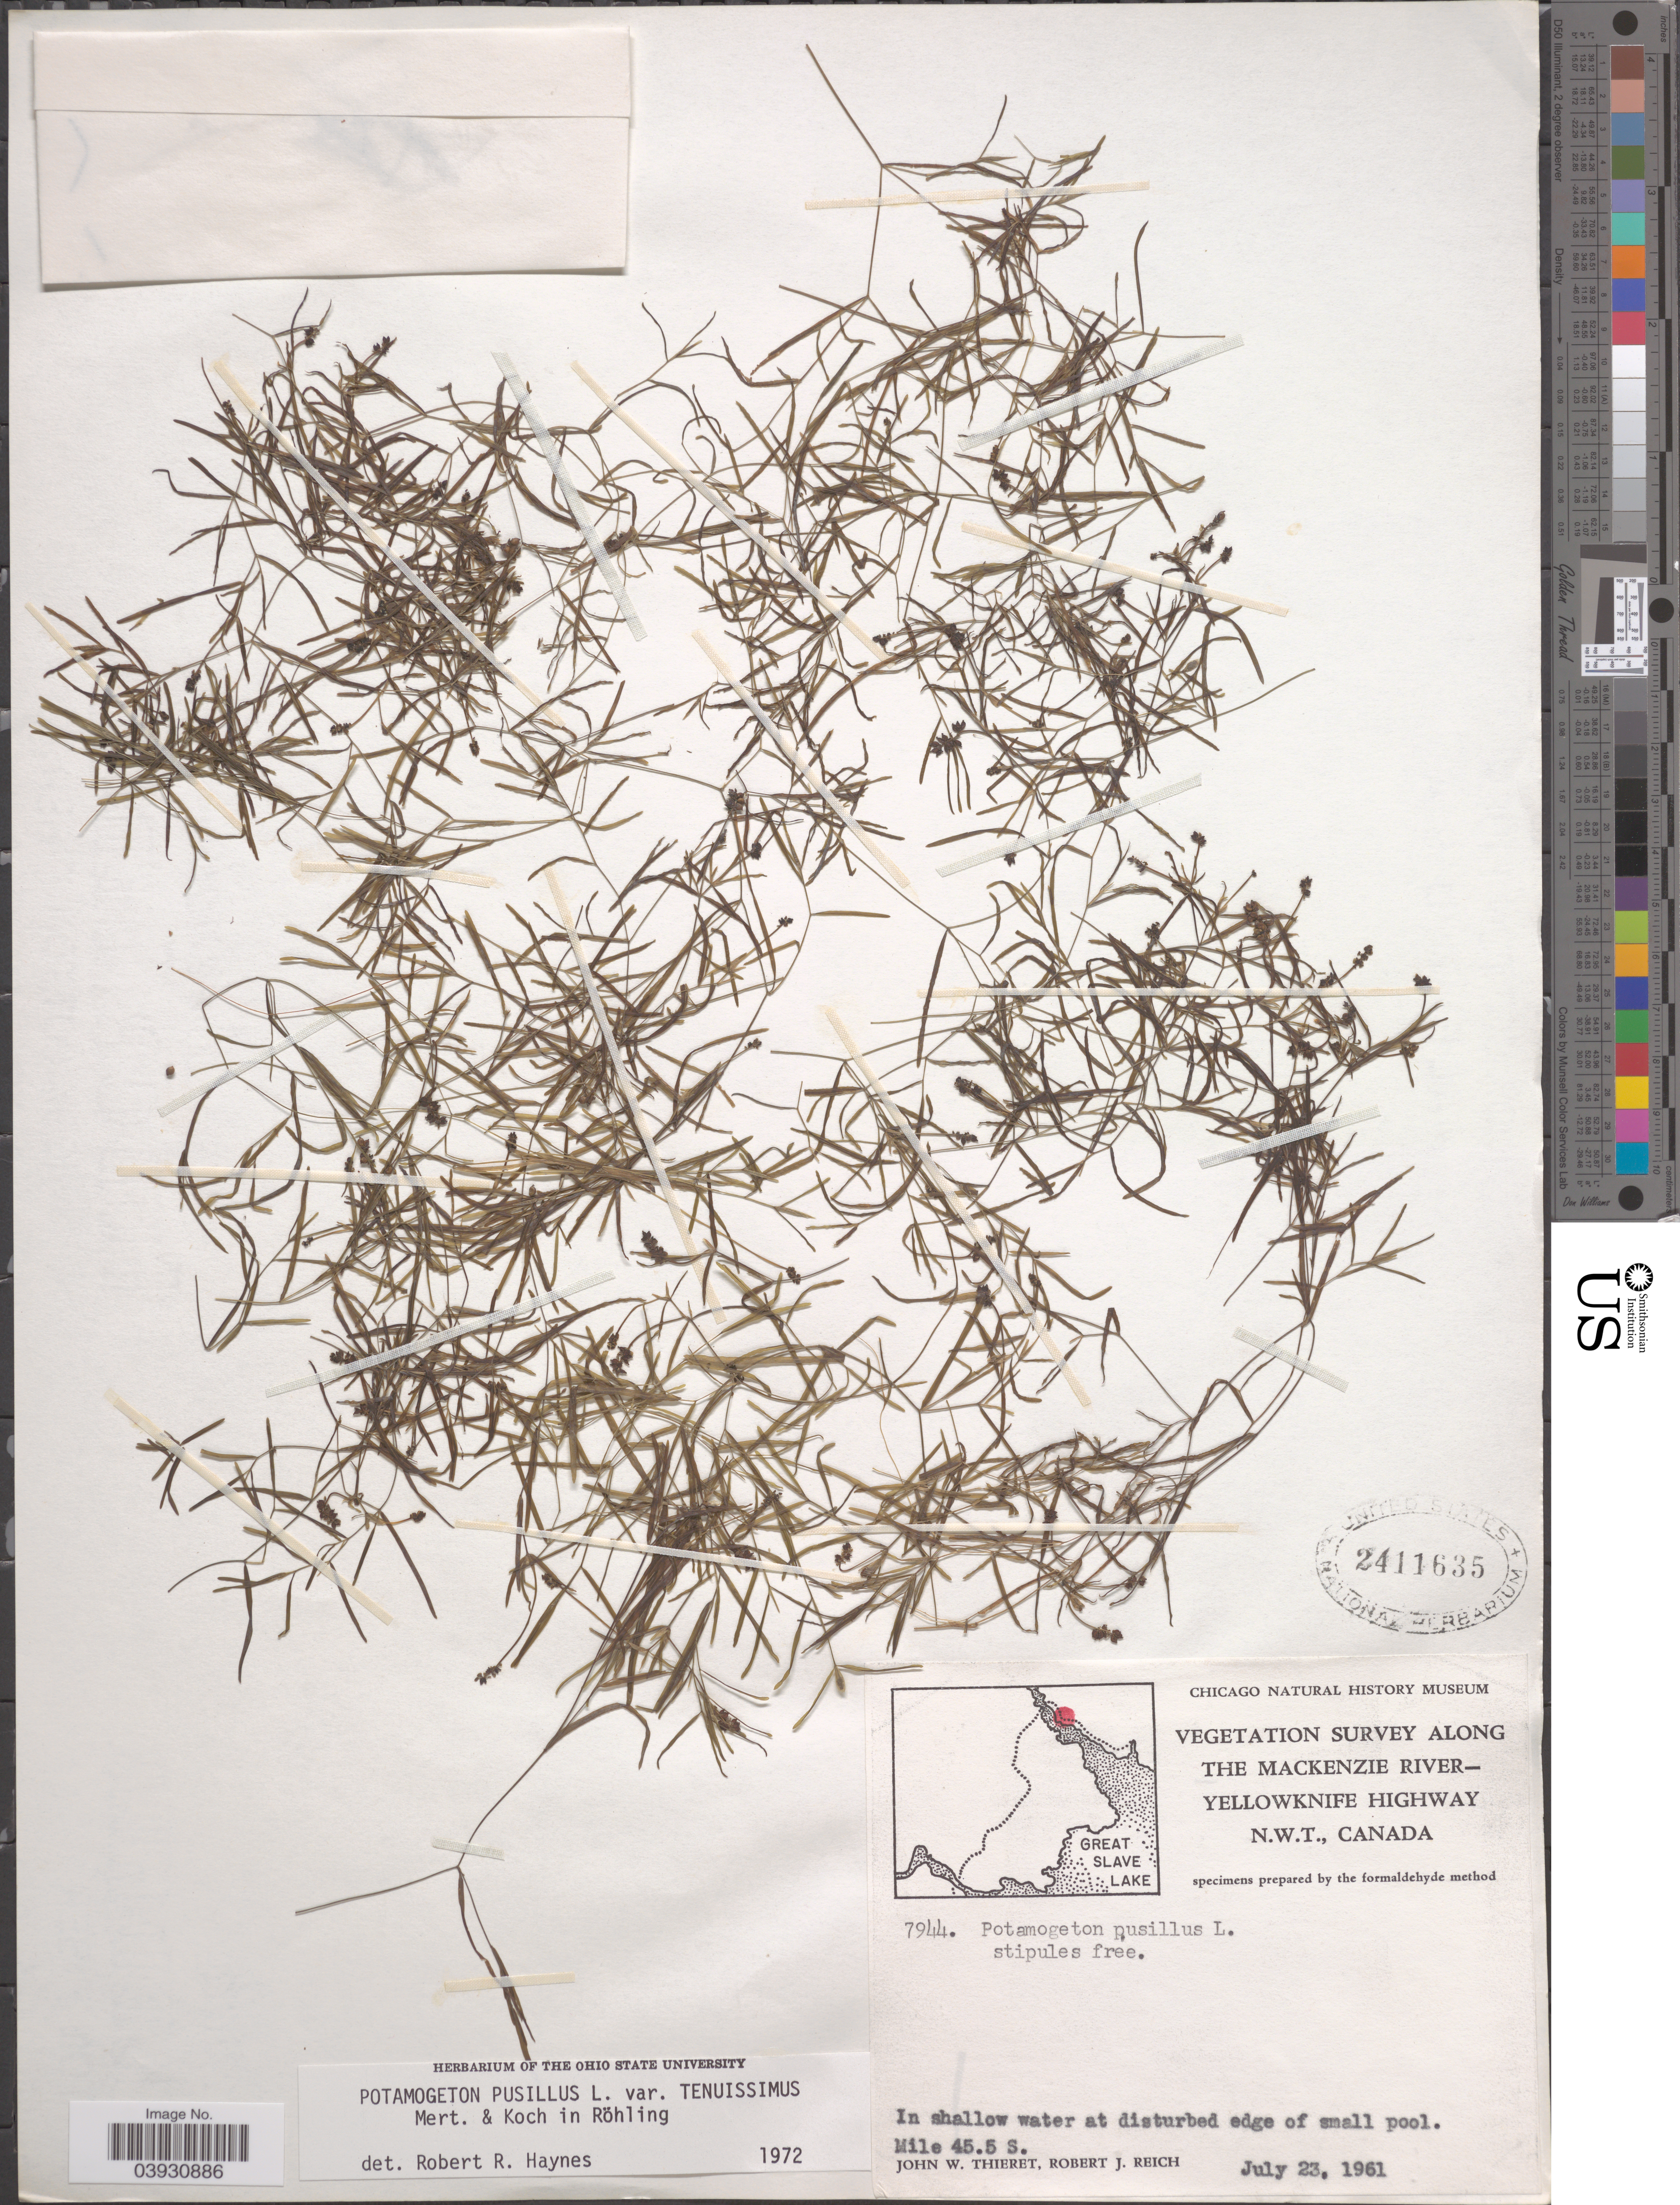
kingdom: Plantae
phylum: Tracheophyta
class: Liliopsida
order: Alismatales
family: Potamogetonaceae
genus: Potamogeton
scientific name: Potamogeton pusillus subsp. tenuissimus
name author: Mert. & W.D.J. Koch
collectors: J. W. Thieret & R. Reich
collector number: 7944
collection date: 1961-07-23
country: Canada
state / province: Northwest Territories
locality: Along The Mackenzie River-Yellowknife Highway N.W.T. Mile 45.5 S.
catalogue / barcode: US 2411635